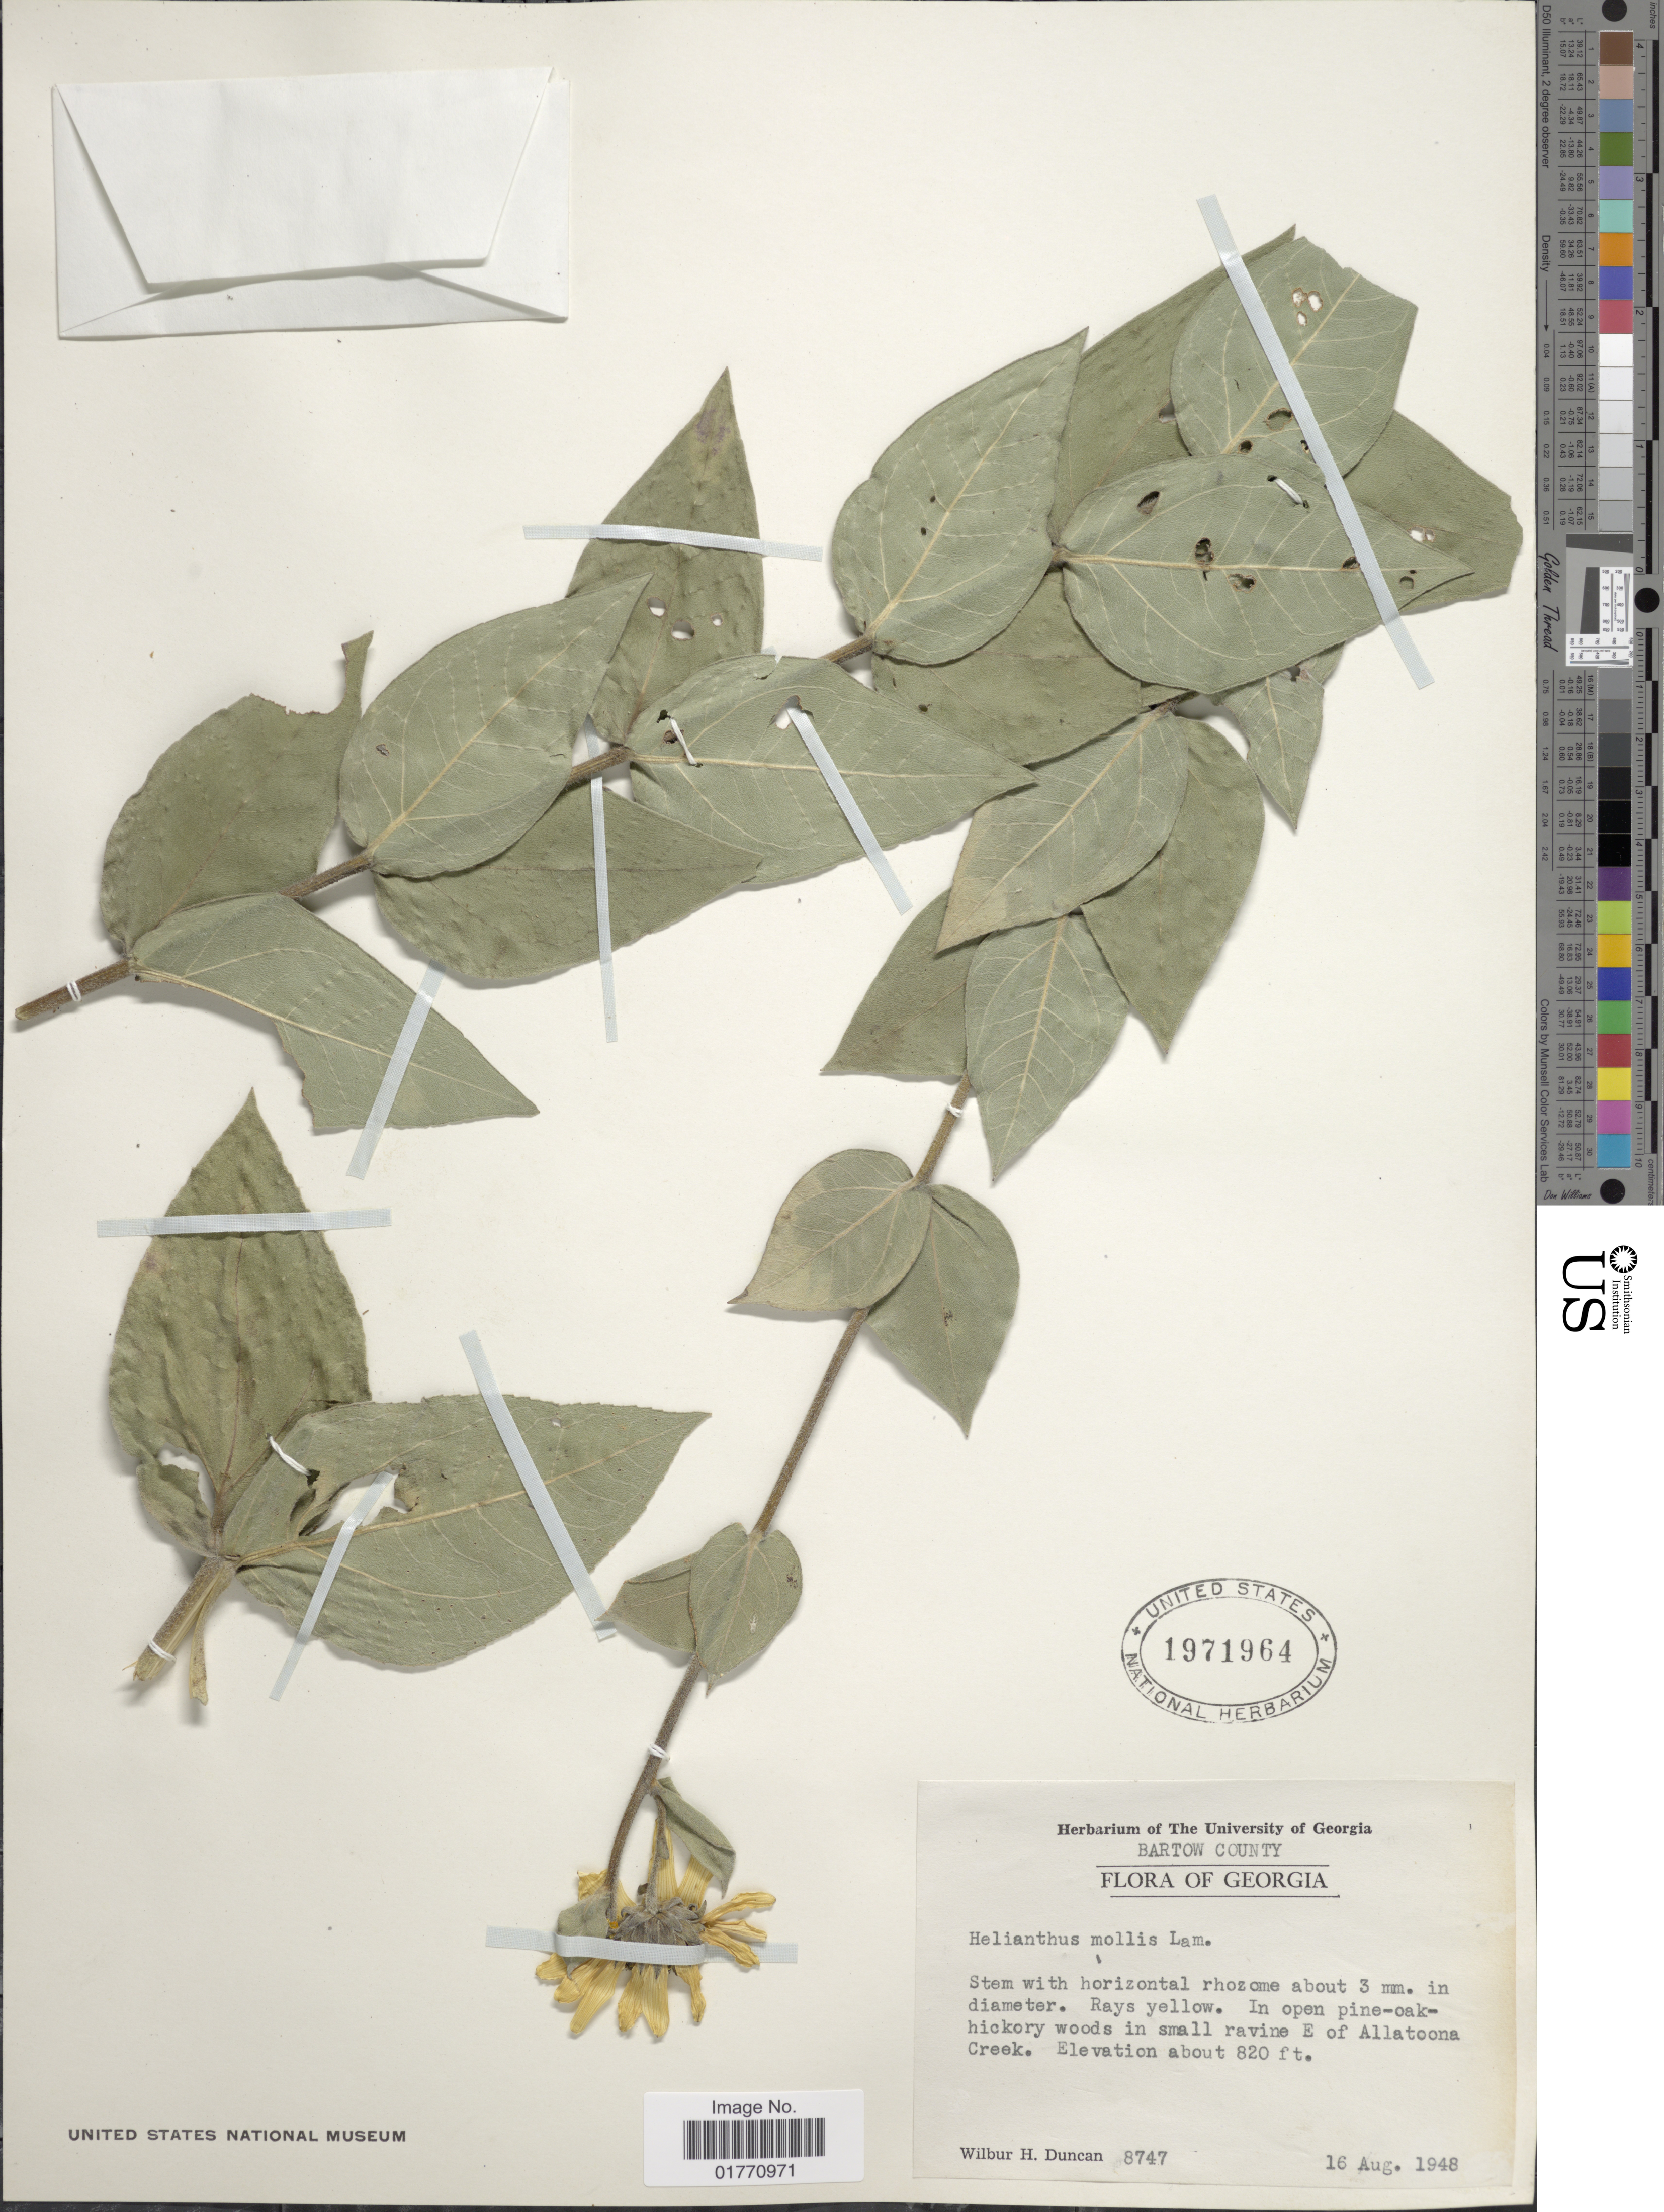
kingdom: Plantae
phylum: Tracheophyta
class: Magnoliopsida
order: Asterales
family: Asteraceae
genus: Helianthus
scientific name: Helianthus mollis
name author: Lam.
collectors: W. H. Duncan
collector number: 8747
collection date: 1948-08-16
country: United States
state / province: Georgia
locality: Barton County, in open pine-oak-hickory woods in small ravine E of Allatoona Creek.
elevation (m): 250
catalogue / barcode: US 1971964